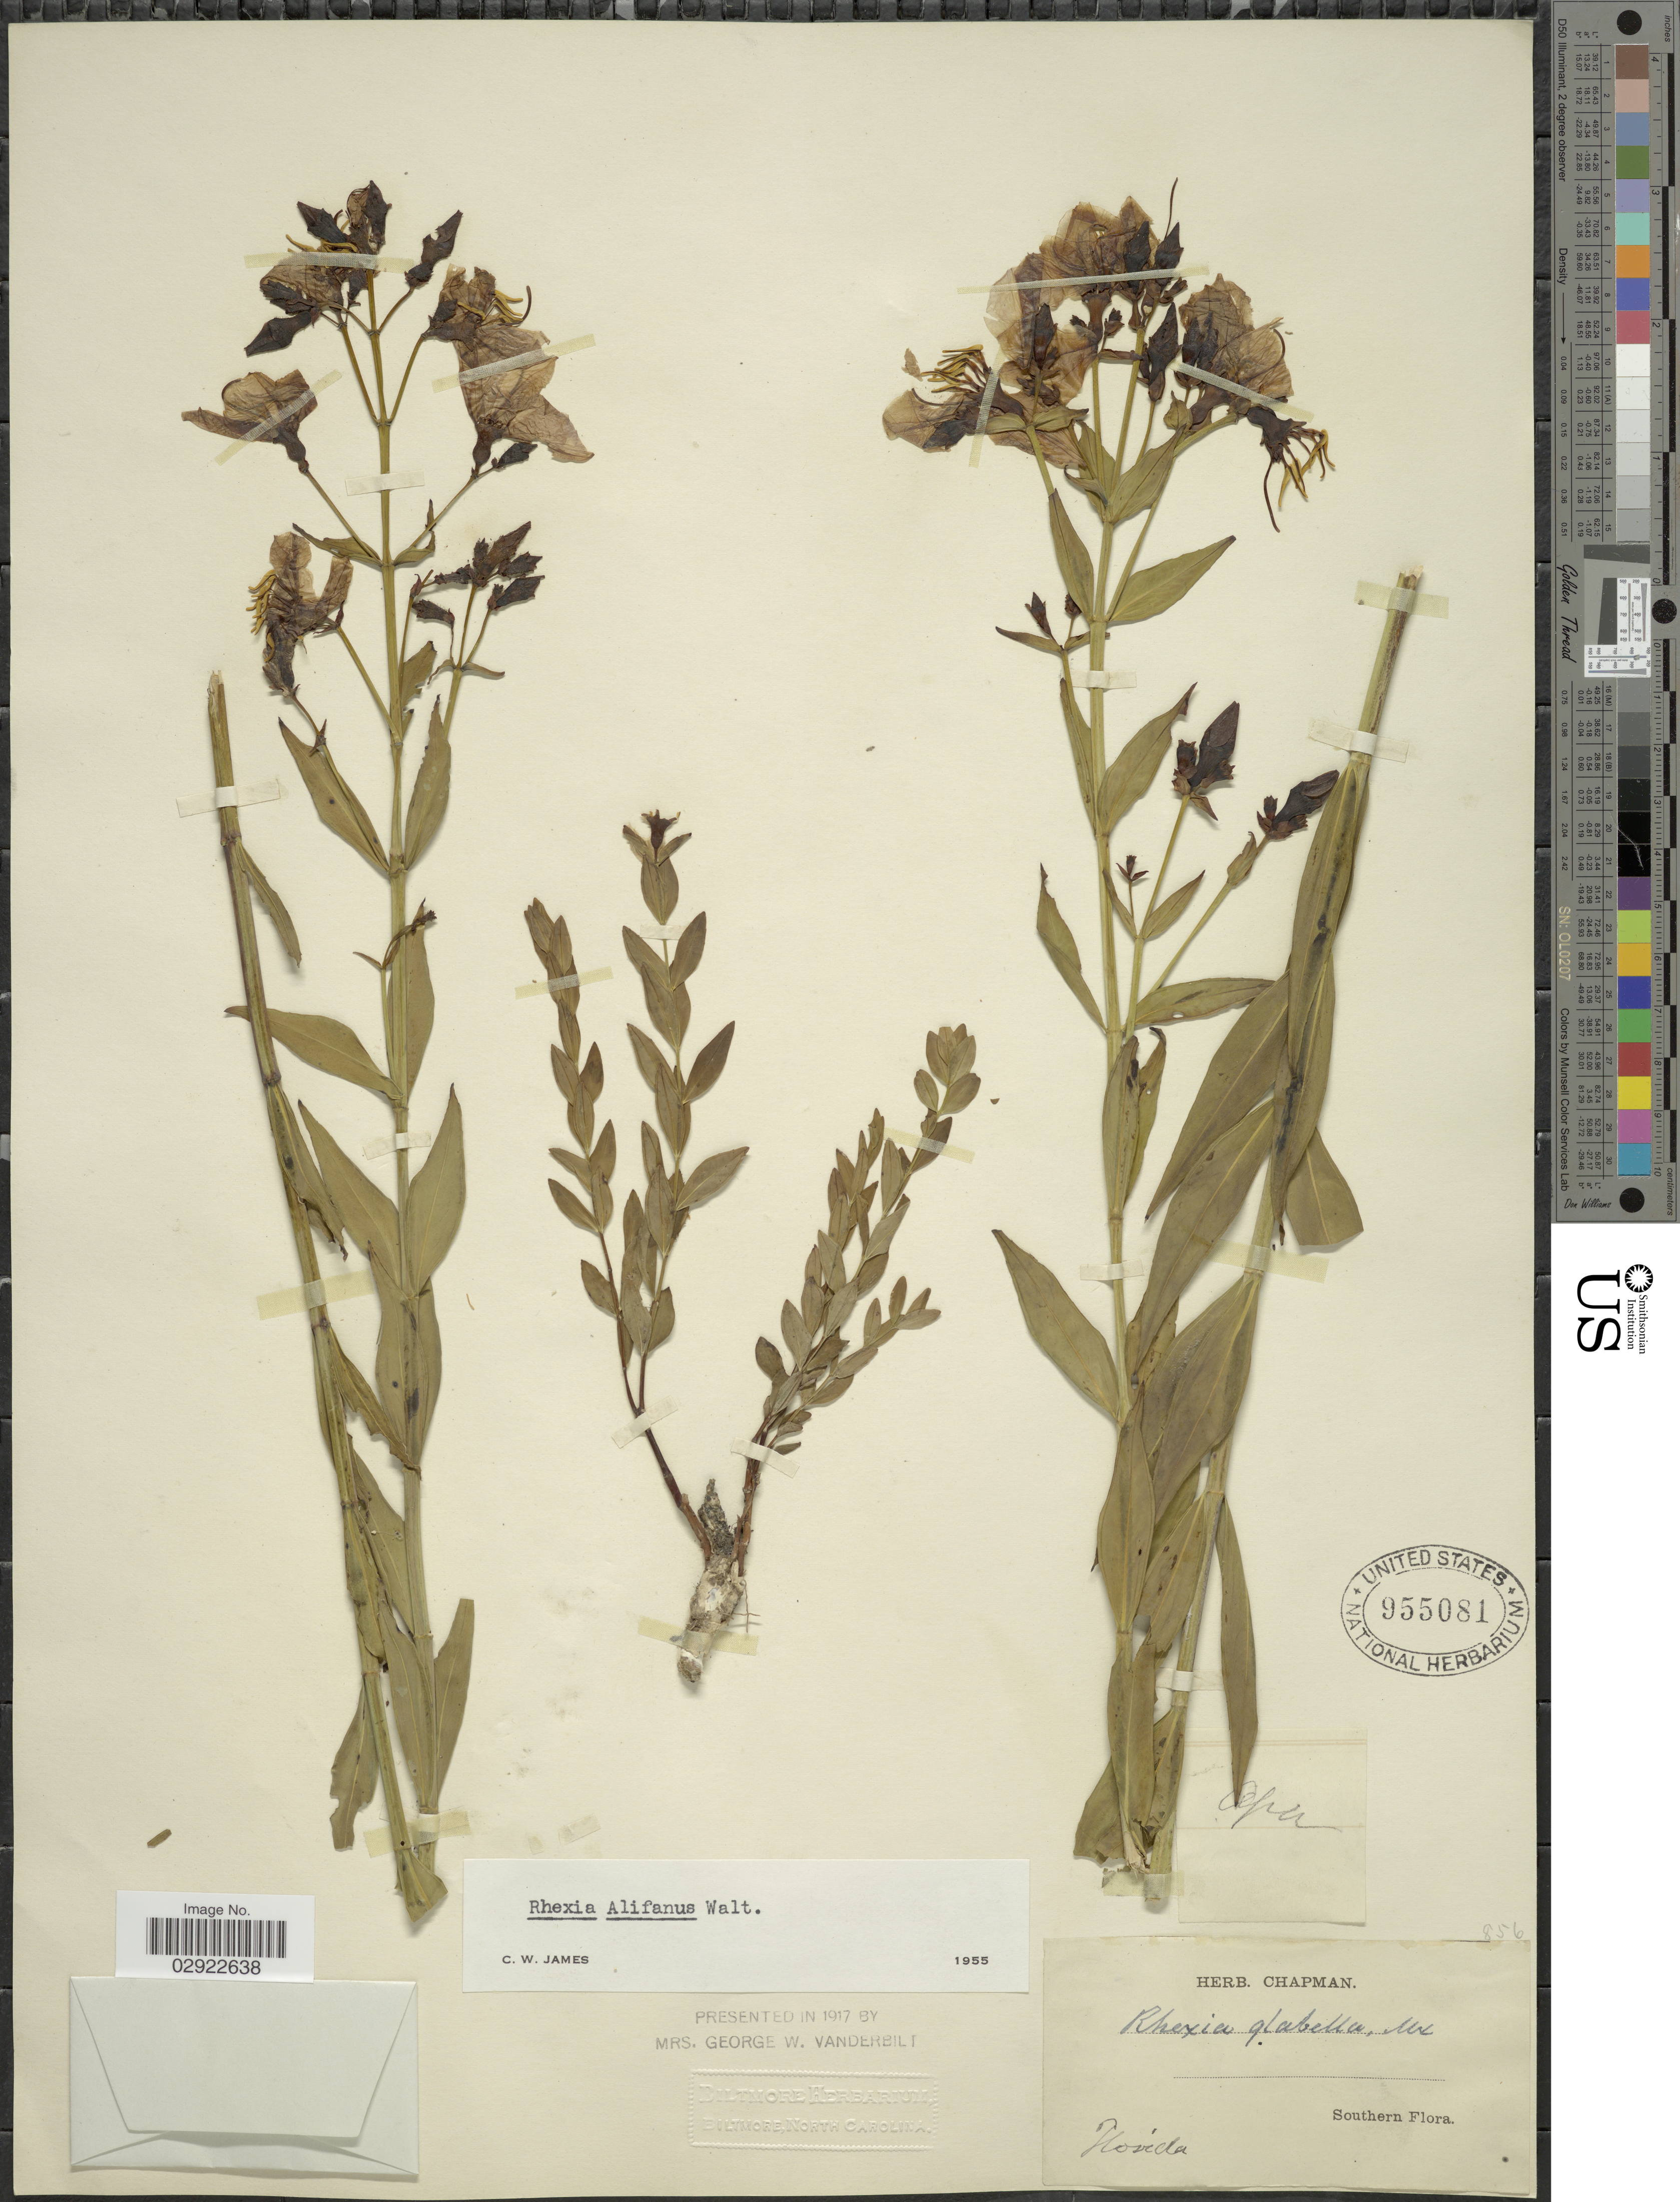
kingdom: Plantae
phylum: Tracheophyta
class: Magnoliopsida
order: Myrtales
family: Melastomataceae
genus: Rhexia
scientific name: Rhexia alifanus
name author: Walter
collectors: ex herb. Chapman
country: United States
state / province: Florida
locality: Southern.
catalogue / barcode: US 955081